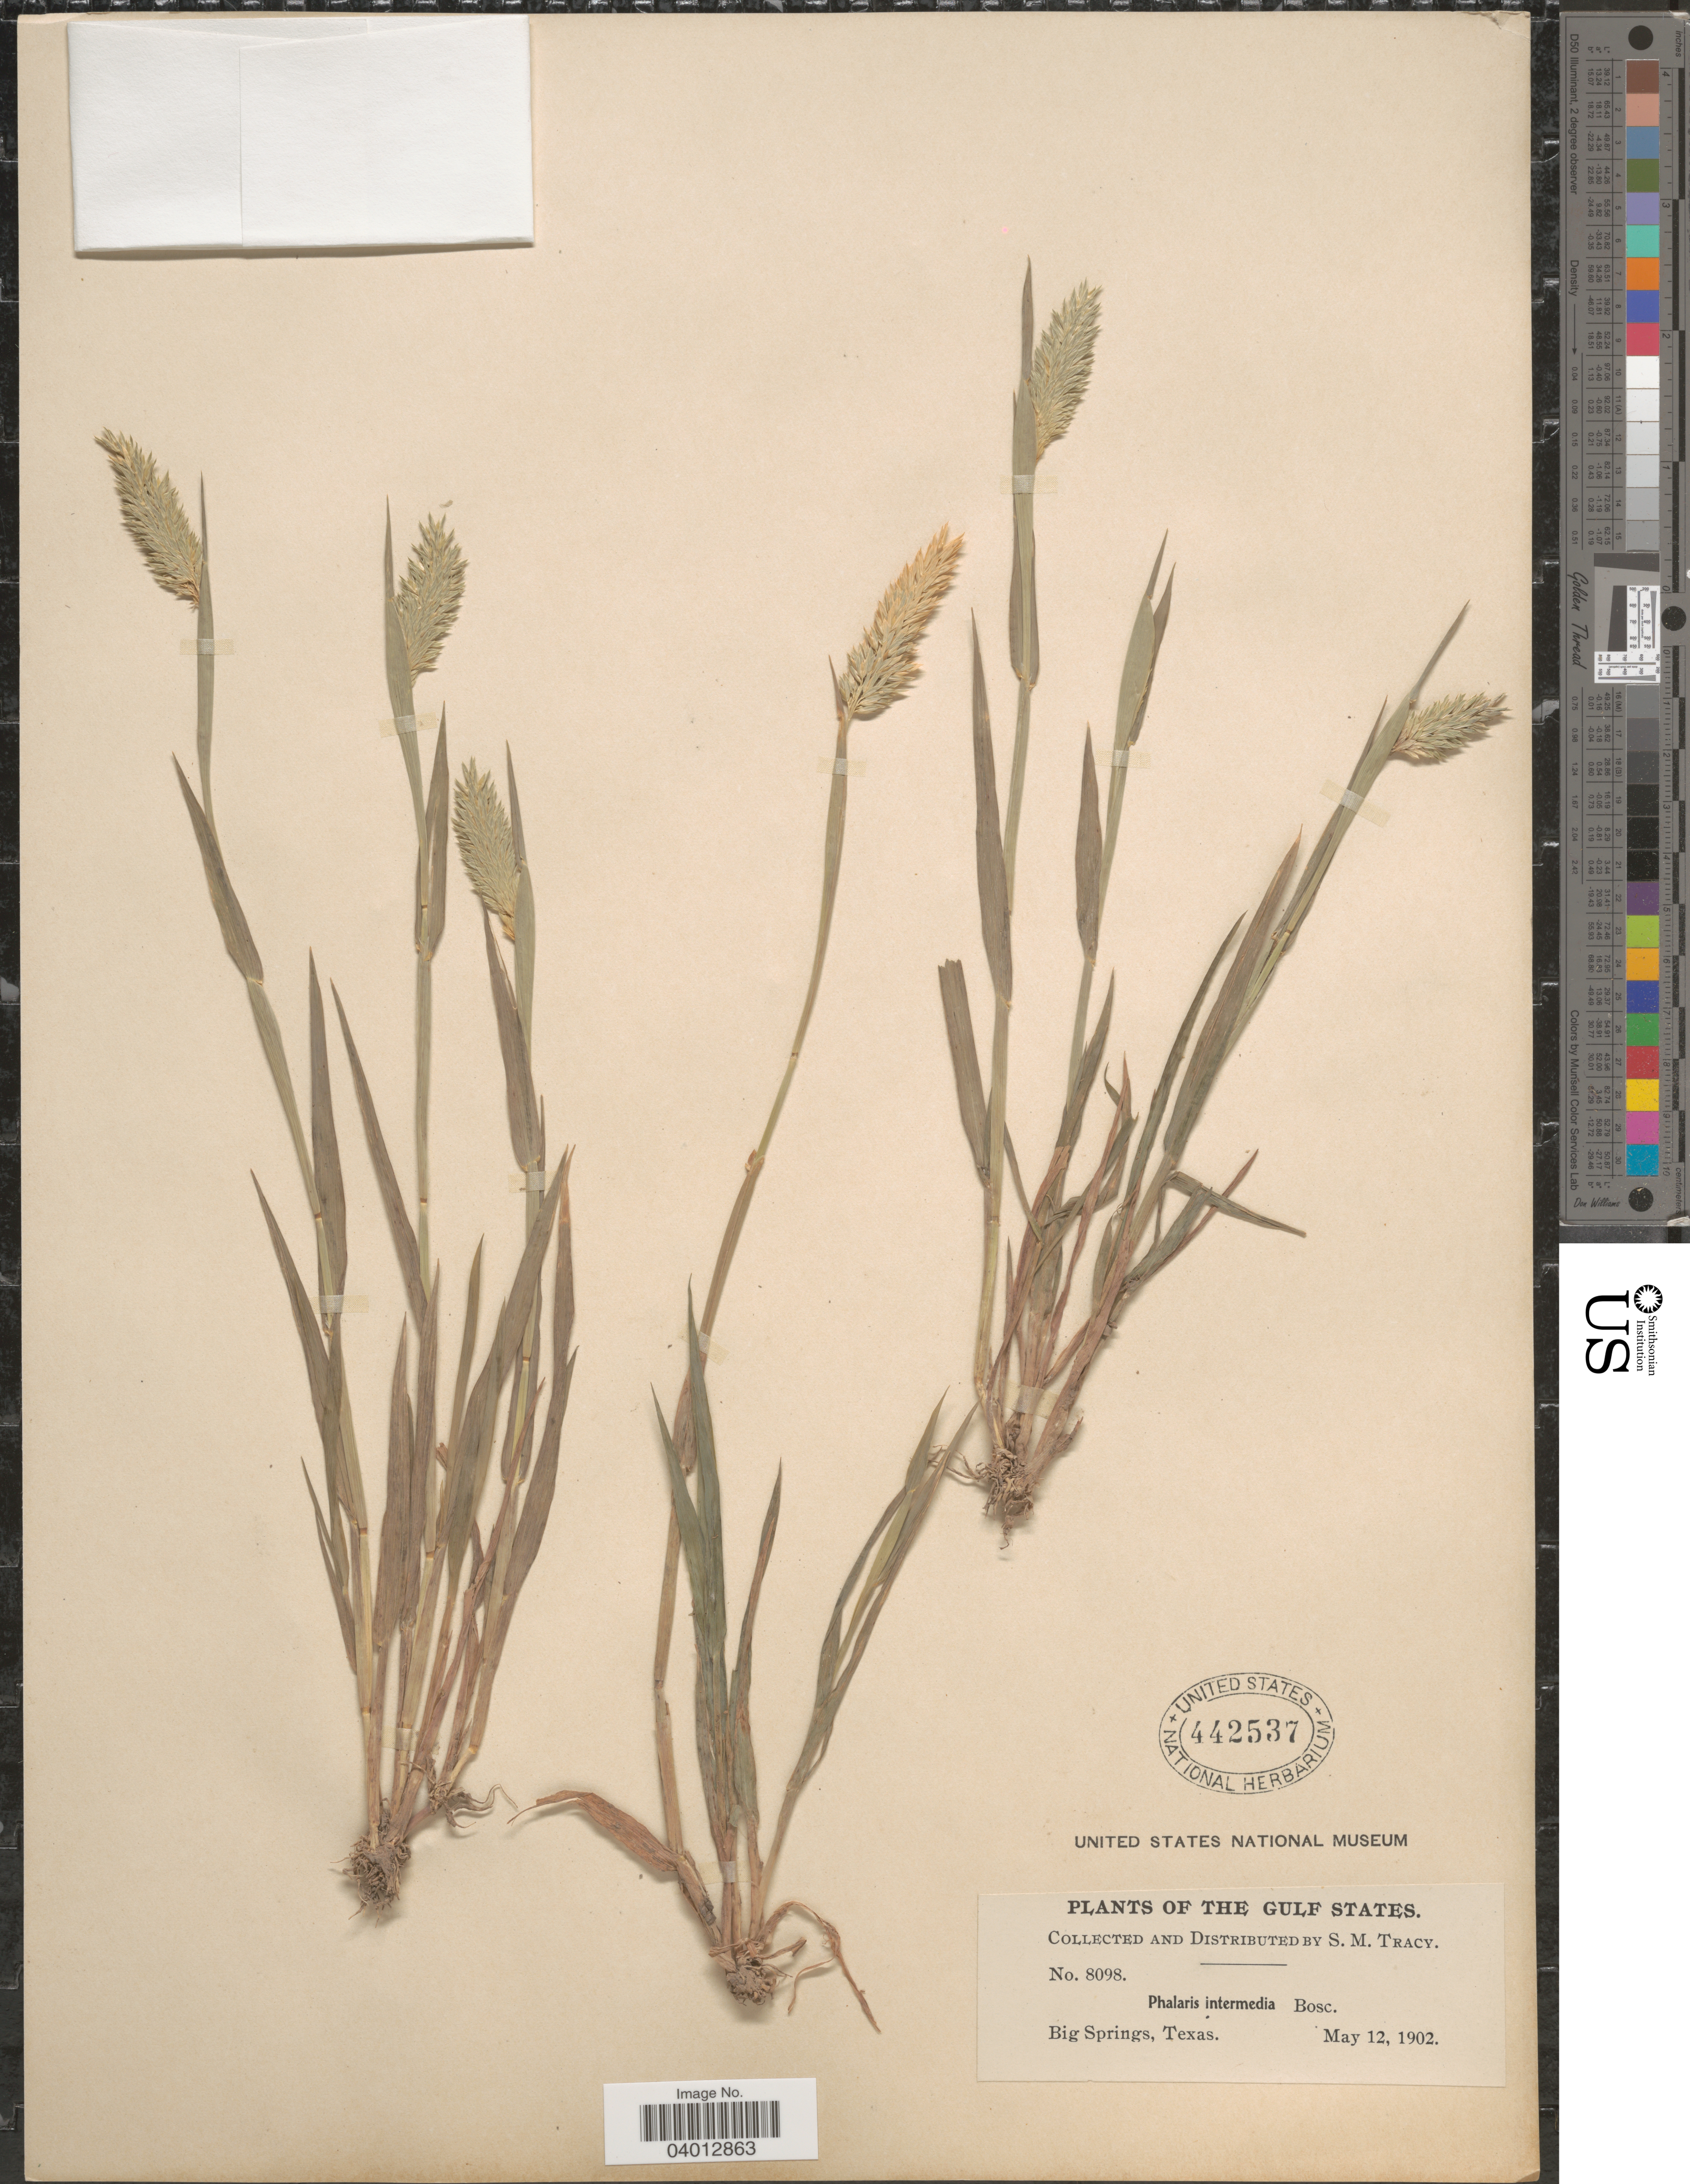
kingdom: Plantae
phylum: Tracheophyta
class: Liliopsida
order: Poales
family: Poaceae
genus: Phalaris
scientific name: Phalaris caroliniana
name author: Walter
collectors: S. M. Tracy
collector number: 8098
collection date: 1902-05-12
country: United States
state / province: Texas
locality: Gulf States. Big Springs.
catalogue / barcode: US 442537